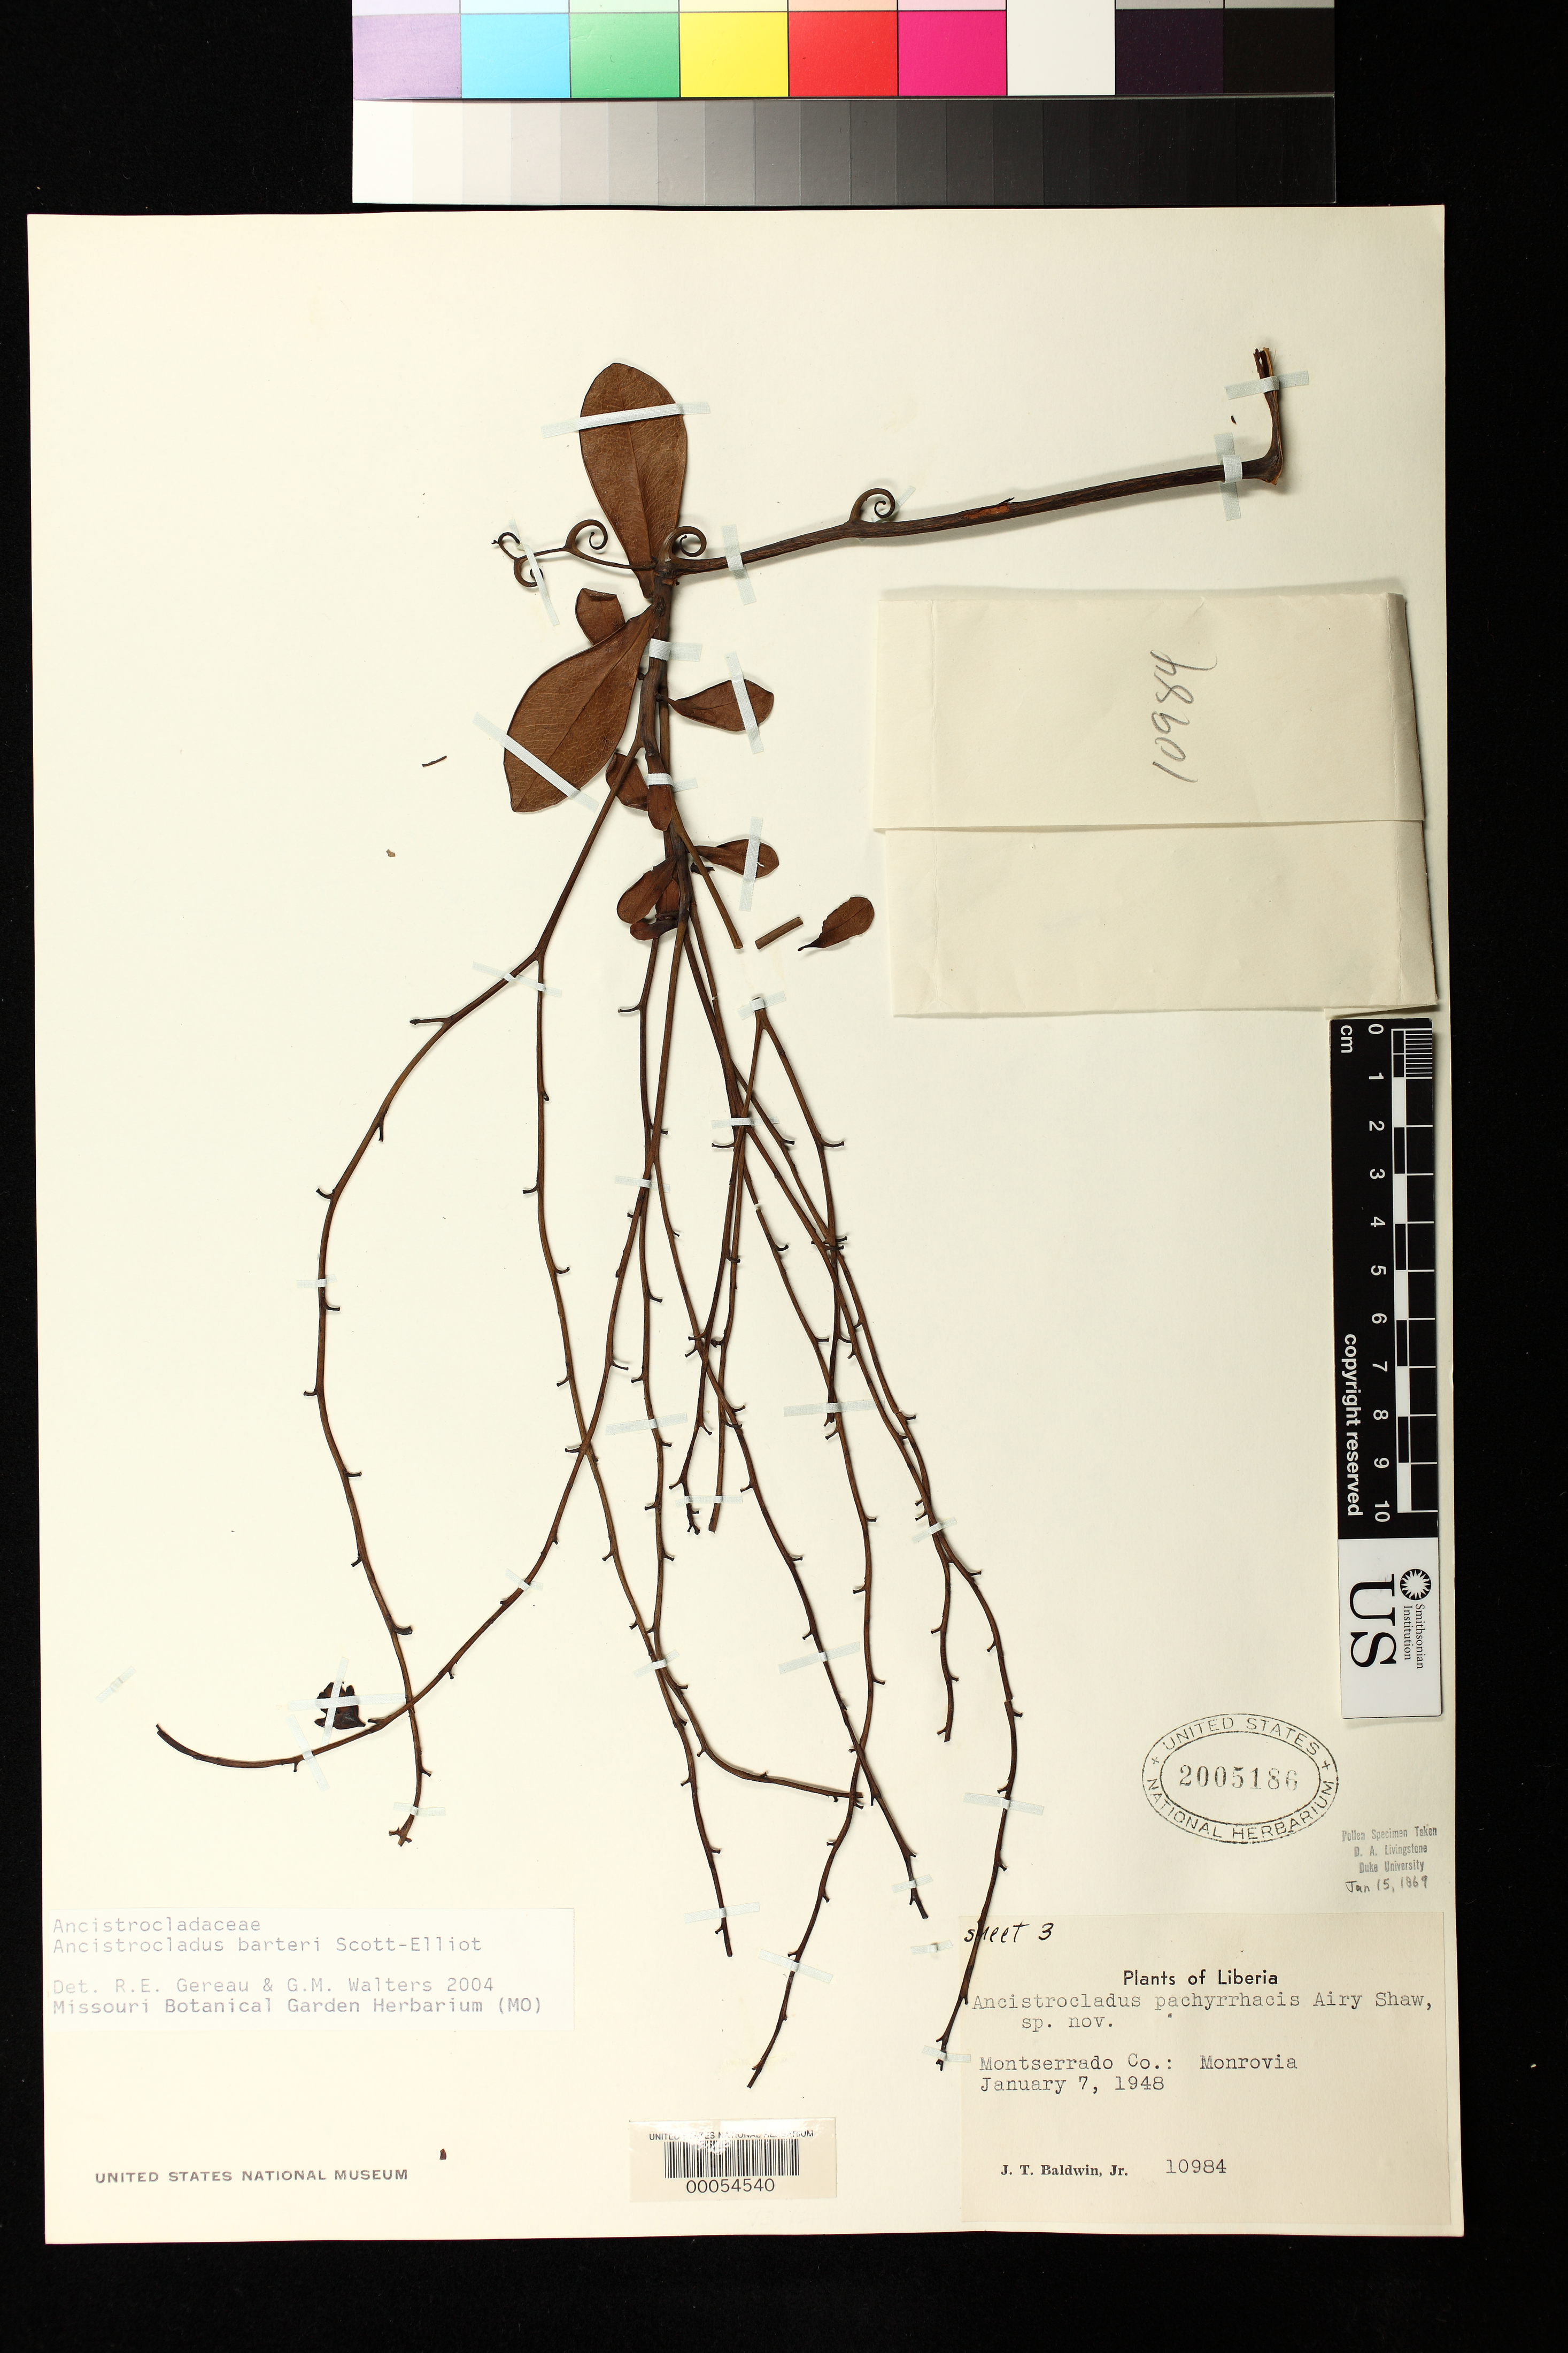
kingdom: Plantae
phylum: Tracheophyta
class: Magnoliopsida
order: Caryophyllales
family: Ancistrocladaceae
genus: Ancistrocladus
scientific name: Ancistrocladus barteri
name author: Scott Elliot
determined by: Gereau, R. E.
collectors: J. T. Baldwin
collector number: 10984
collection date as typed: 07 Jan 1948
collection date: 1948-01-07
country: Liberia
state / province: Montserrado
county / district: Monrovia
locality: Monrovia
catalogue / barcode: US 2005186